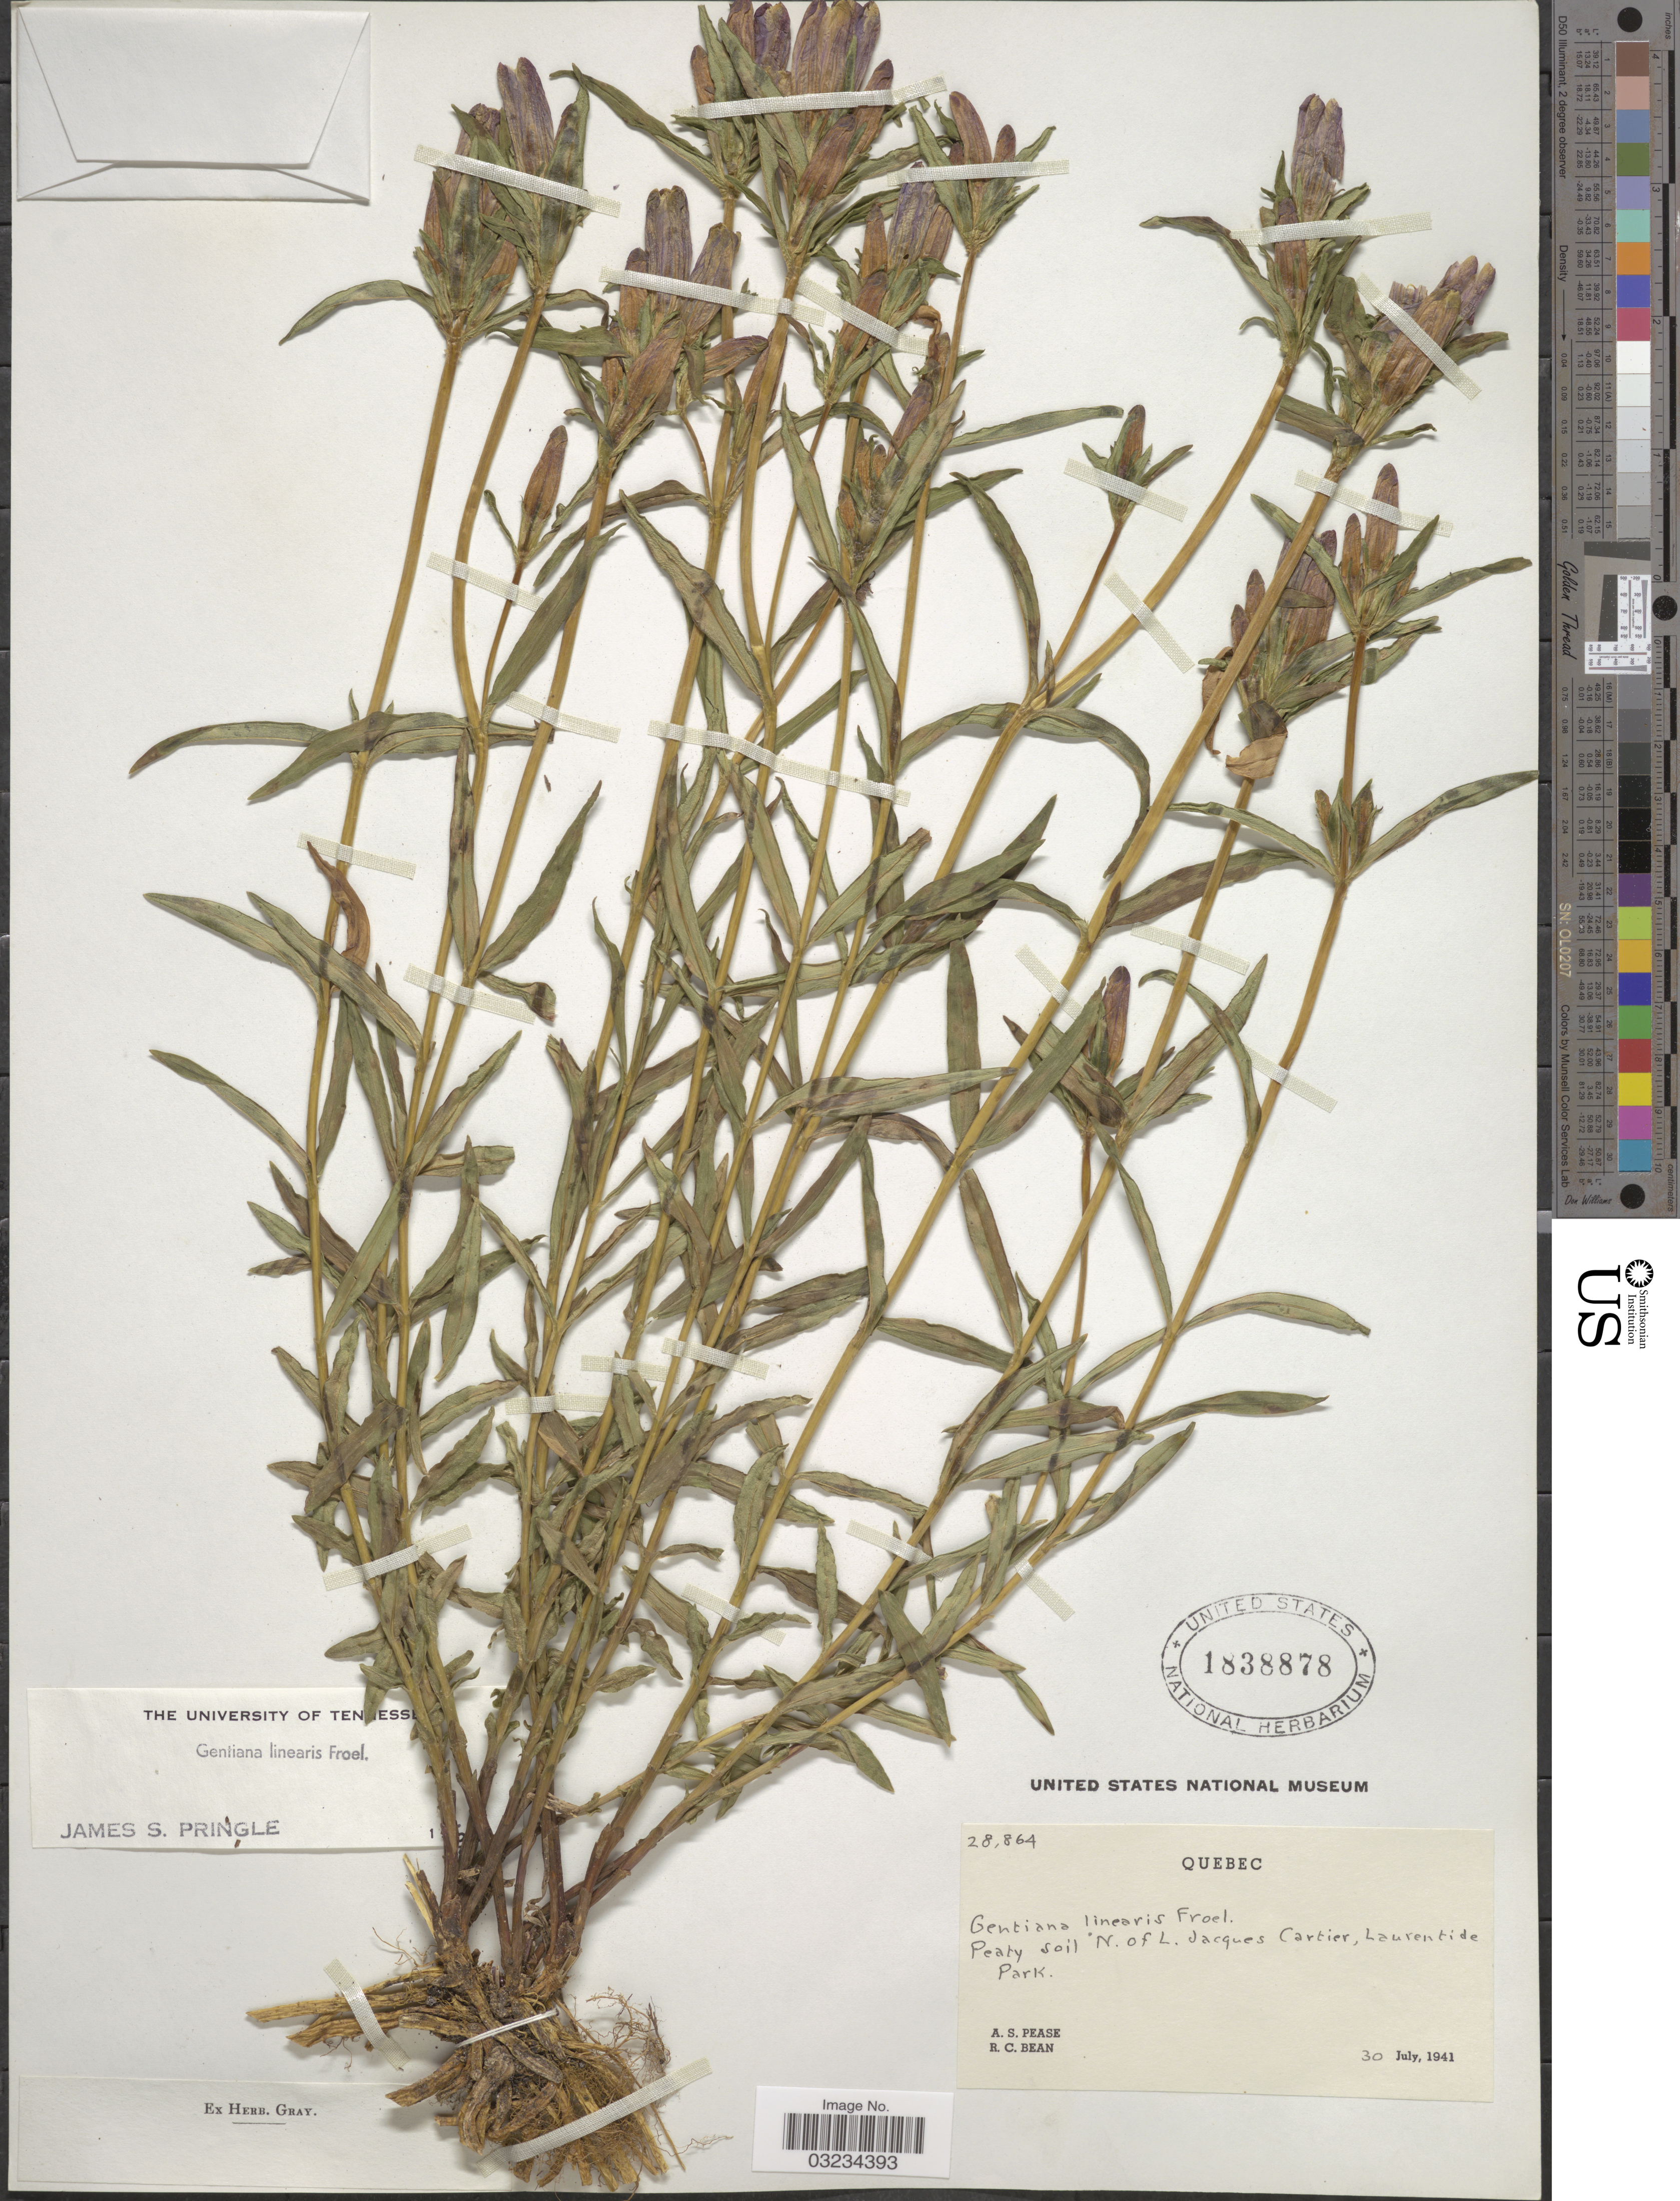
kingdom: Plantae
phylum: Tracheophyta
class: Magnoliopsida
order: Gentianales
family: Gentianaceae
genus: Gentiana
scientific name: Gentiana linearis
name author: Froel.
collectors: A. S. Pease & R. Bean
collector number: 28864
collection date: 1941-07-30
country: Canada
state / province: Quebec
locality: N. of L. Jacques Cartier, Laurentide Park.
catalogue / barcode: US 1838878